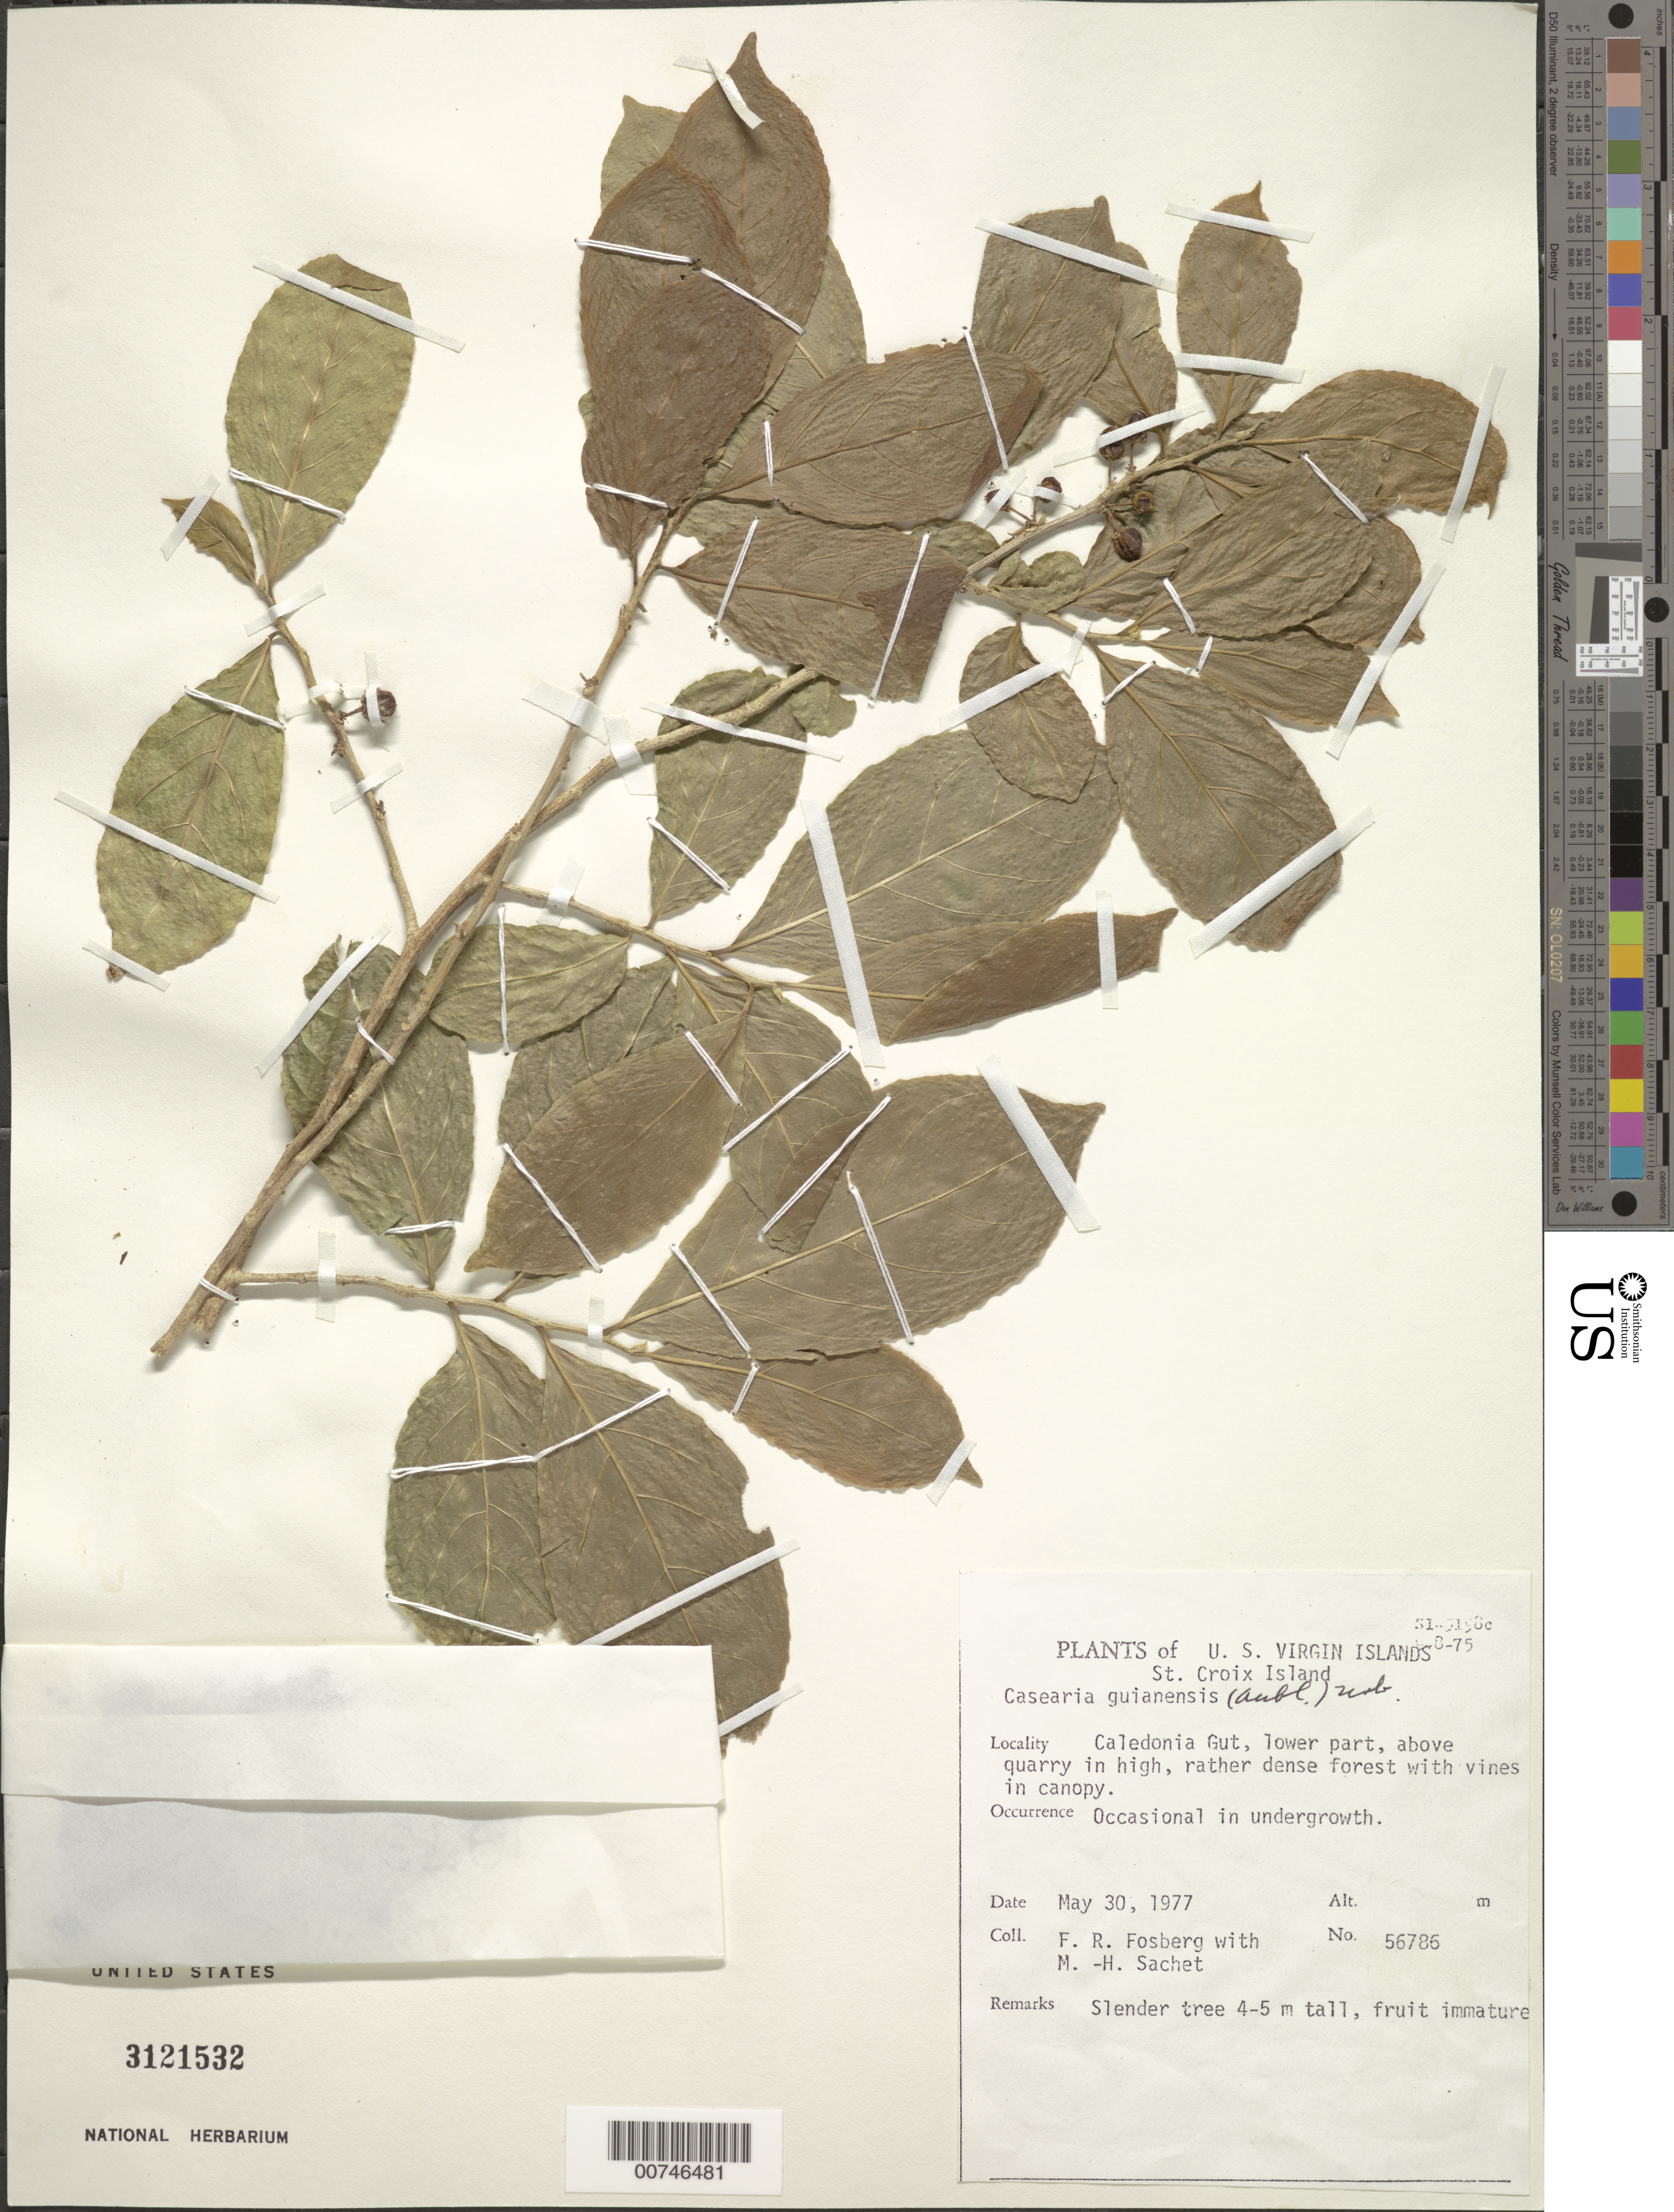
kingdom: Plantae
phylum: Tracheophyta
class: Magnoliopsida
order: Malpighiales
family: Salicaceae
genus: Casearia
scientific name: Casearia guianensis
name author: (Aubl.) Urb.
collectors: F. R. Fosberg & M.-H. Sachet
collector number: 56786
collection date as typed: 30 May 1977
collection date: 1977-05-30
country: U.S. Virgin Islands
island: St. Croix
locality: Caledonia Gut, lower part, above quarry in high, rather dense with vines in canopy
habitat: Occasional in undergrowth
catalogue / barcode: US 3121532